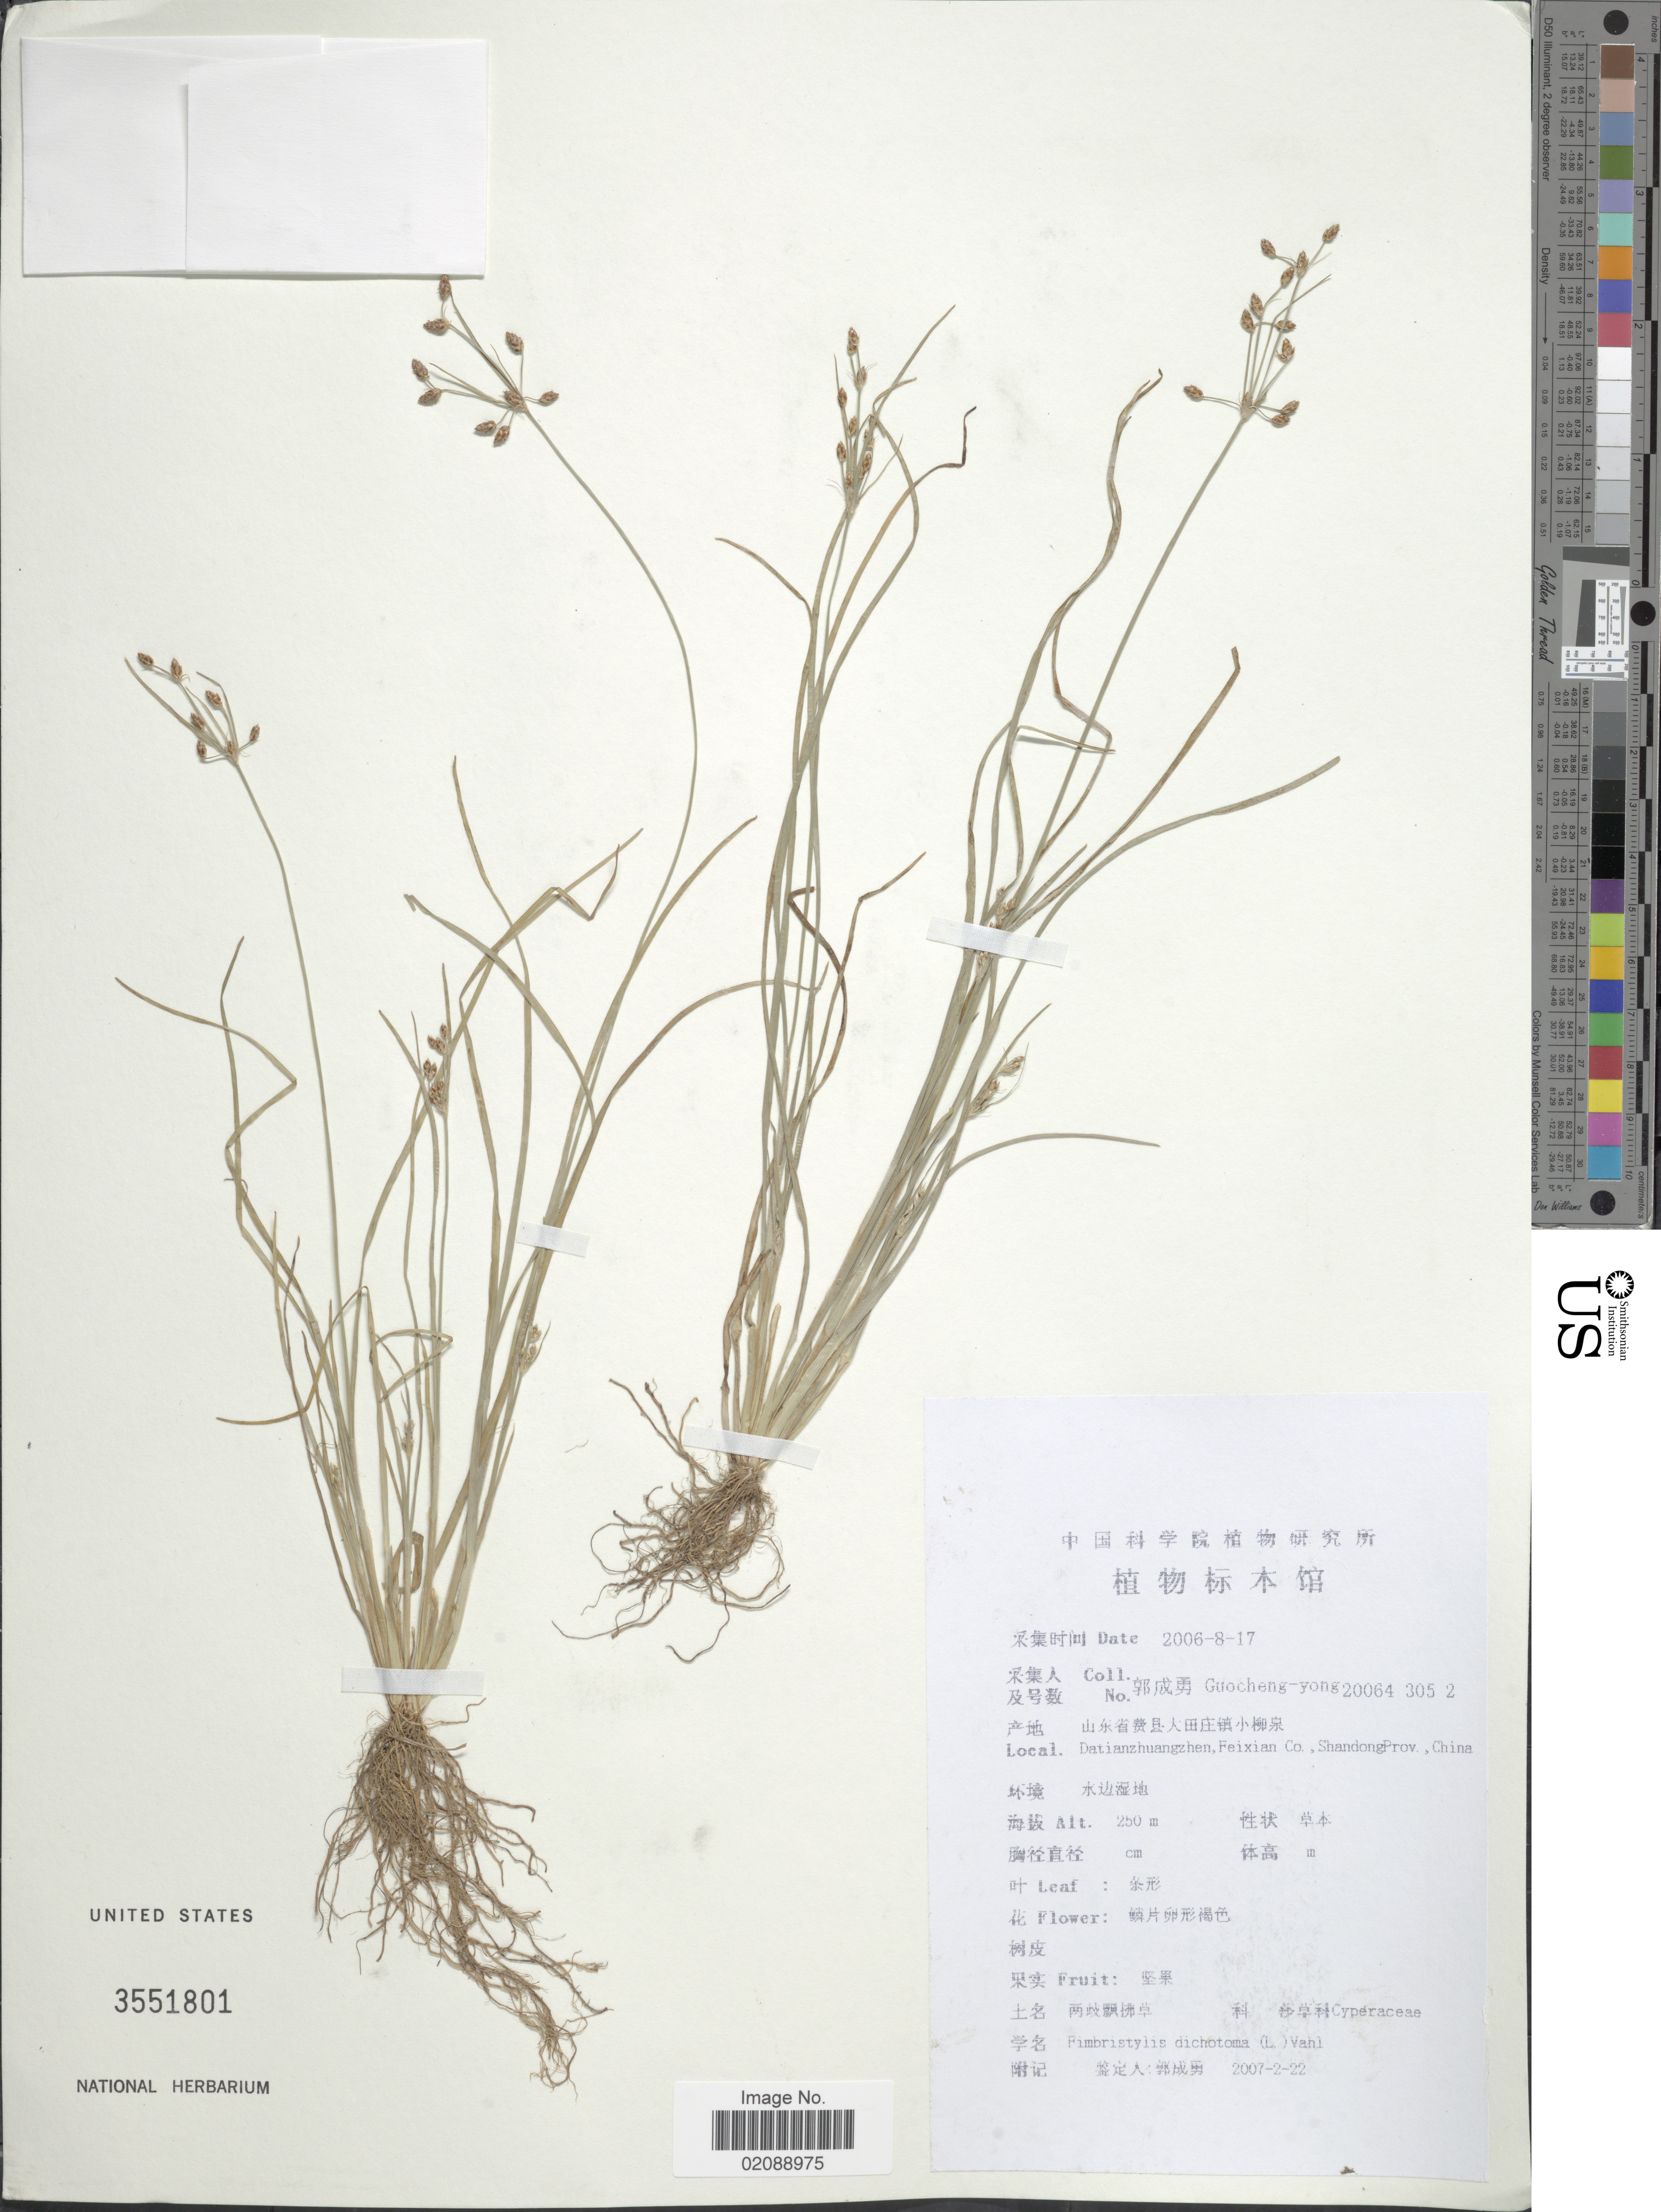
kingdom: Plantae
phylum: Tracheophyta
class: Liliopsida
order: Poales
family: Cyperaceae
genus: Fimbristylis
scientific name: Fimbristylis dichotoma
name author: (L.) Vahl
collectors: Guo cheng-yong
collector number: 200643052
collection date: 2006-08-17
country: China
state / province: Shandong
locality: Datianzhuangzhen, Feixian Co.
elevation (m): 250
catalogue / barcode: US 3551801